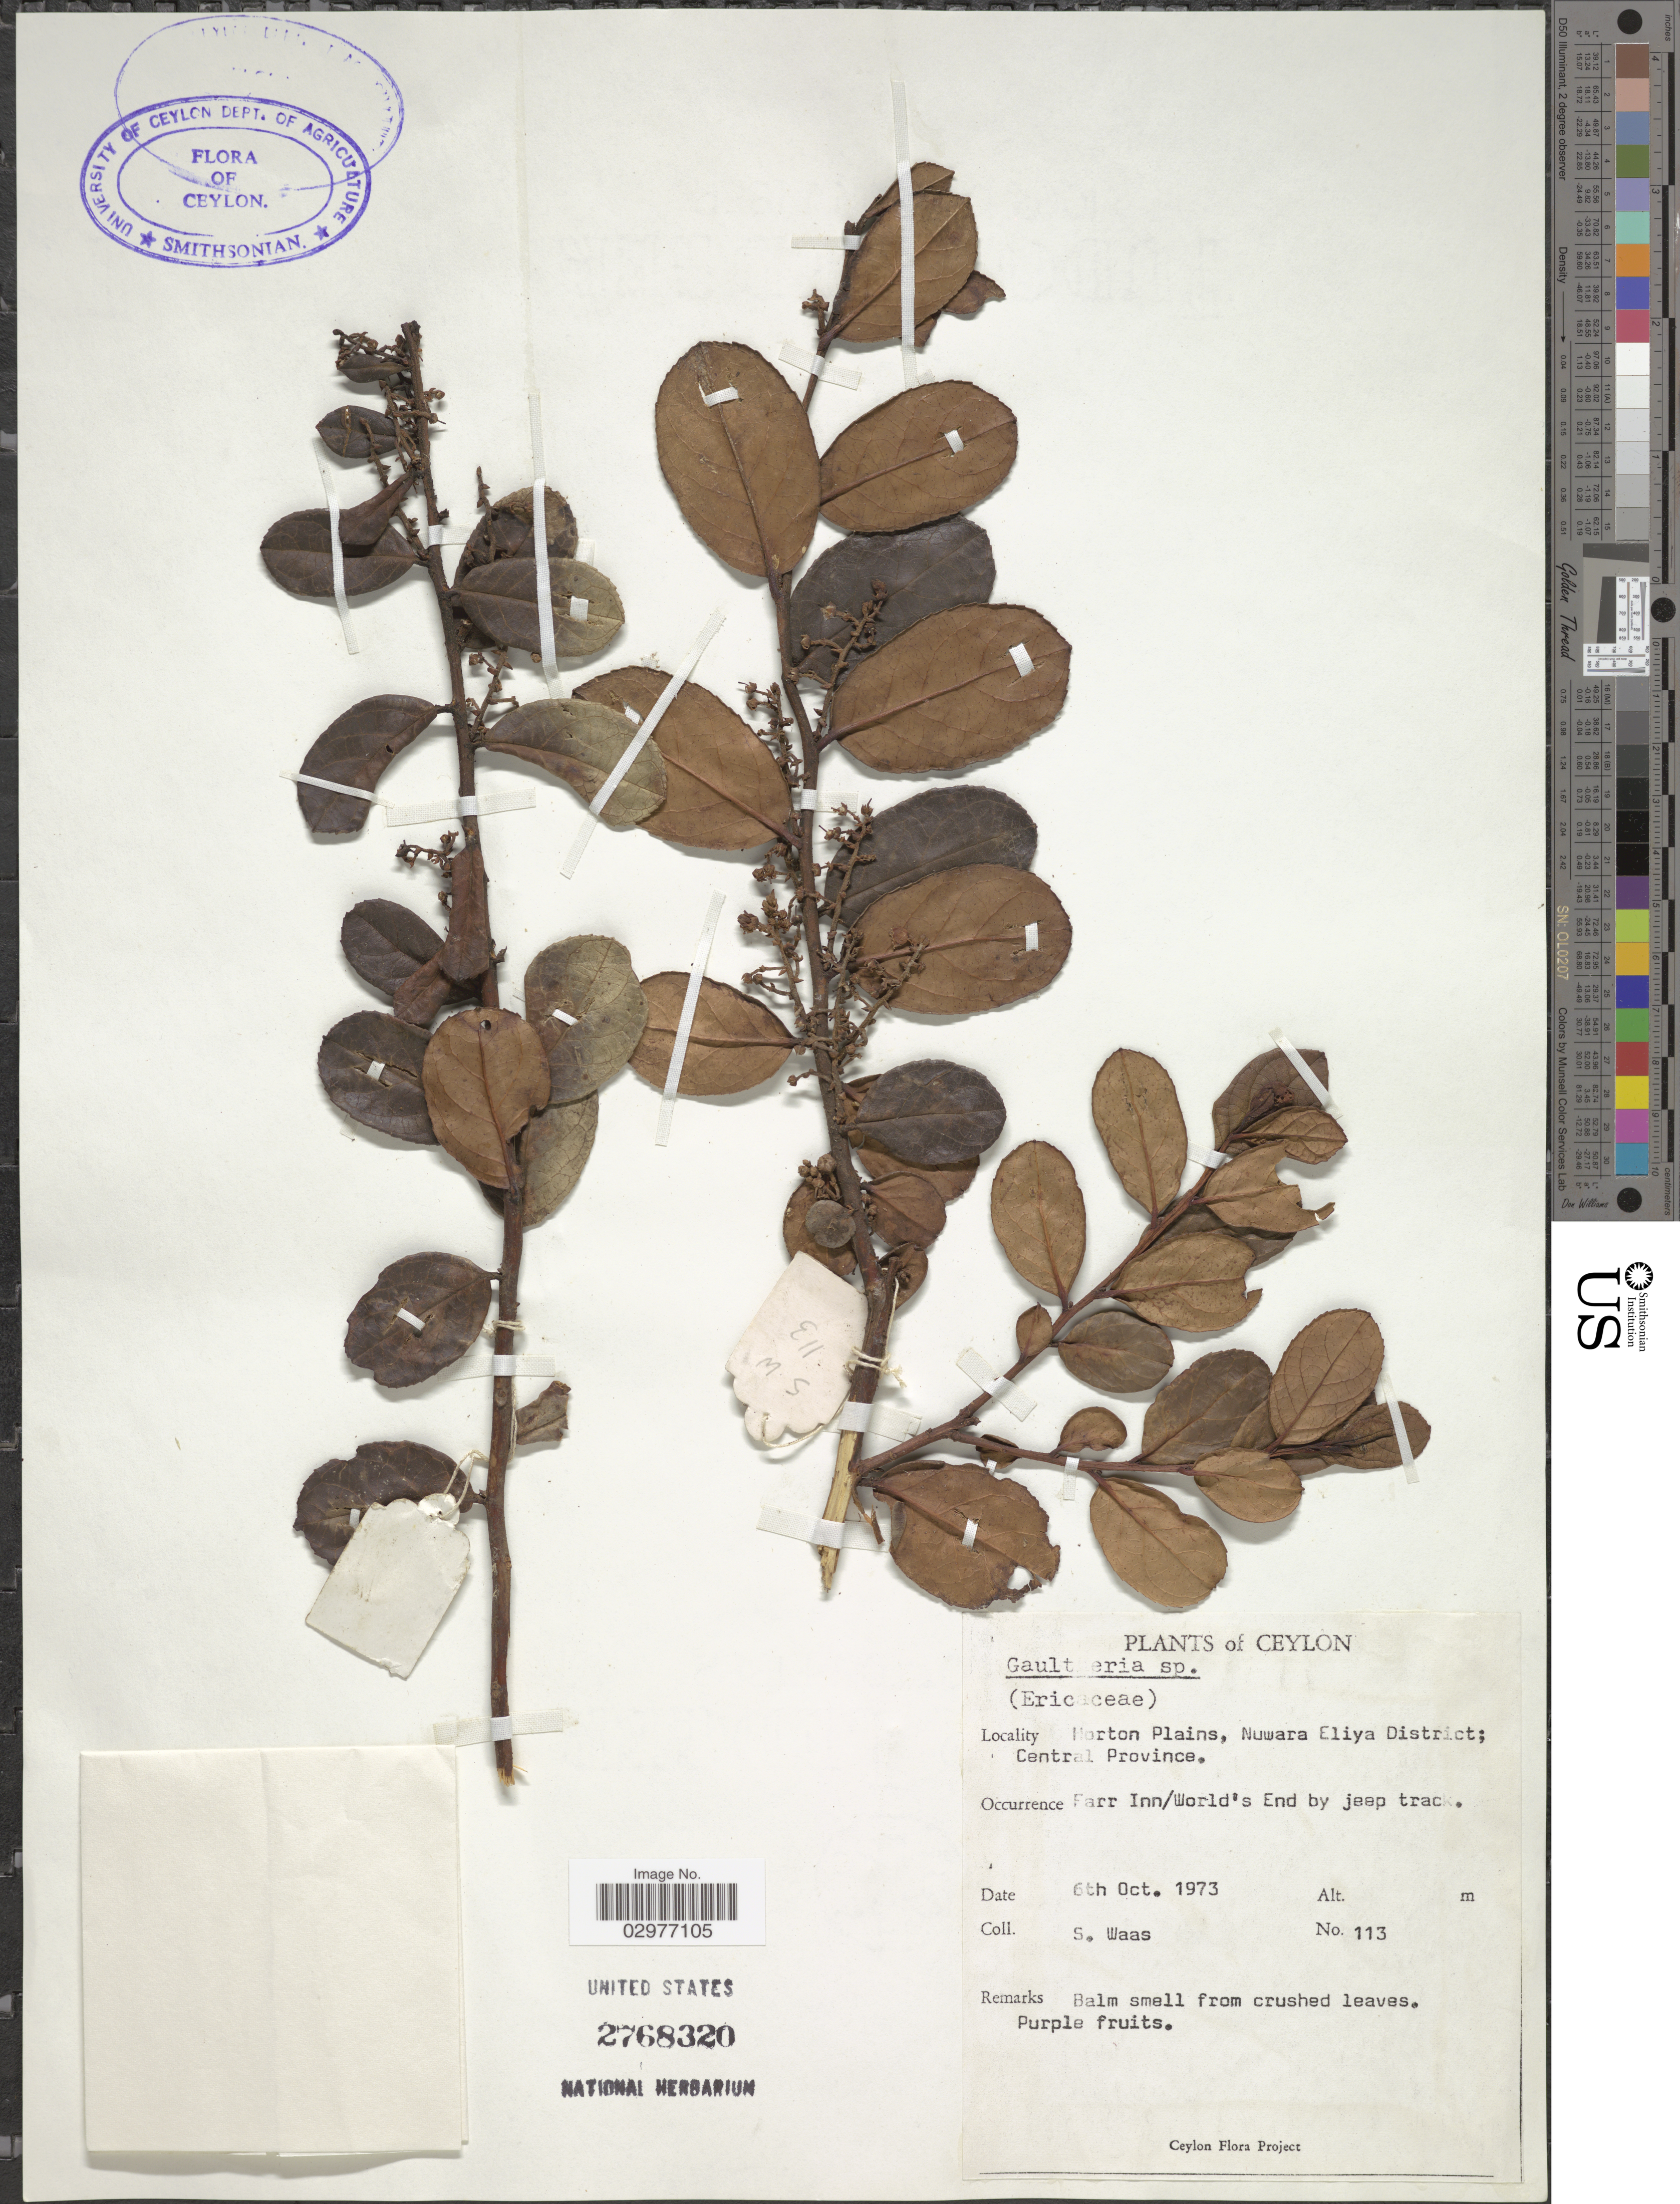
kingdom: Plantae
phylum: Tracheophyta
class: Magnoliopsida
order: Ericales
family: Ericaceae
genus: Gaultheria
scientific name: Gaultheria leschenaultii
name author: DC.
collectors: S. Waas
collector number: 113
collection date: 1973-10-06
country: Sri Lanka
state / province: Central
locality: Ceylon. Horton Plains, Nuwara Eliya District. Farr Inn/World's End by jeep track.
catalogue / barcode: US 2768320